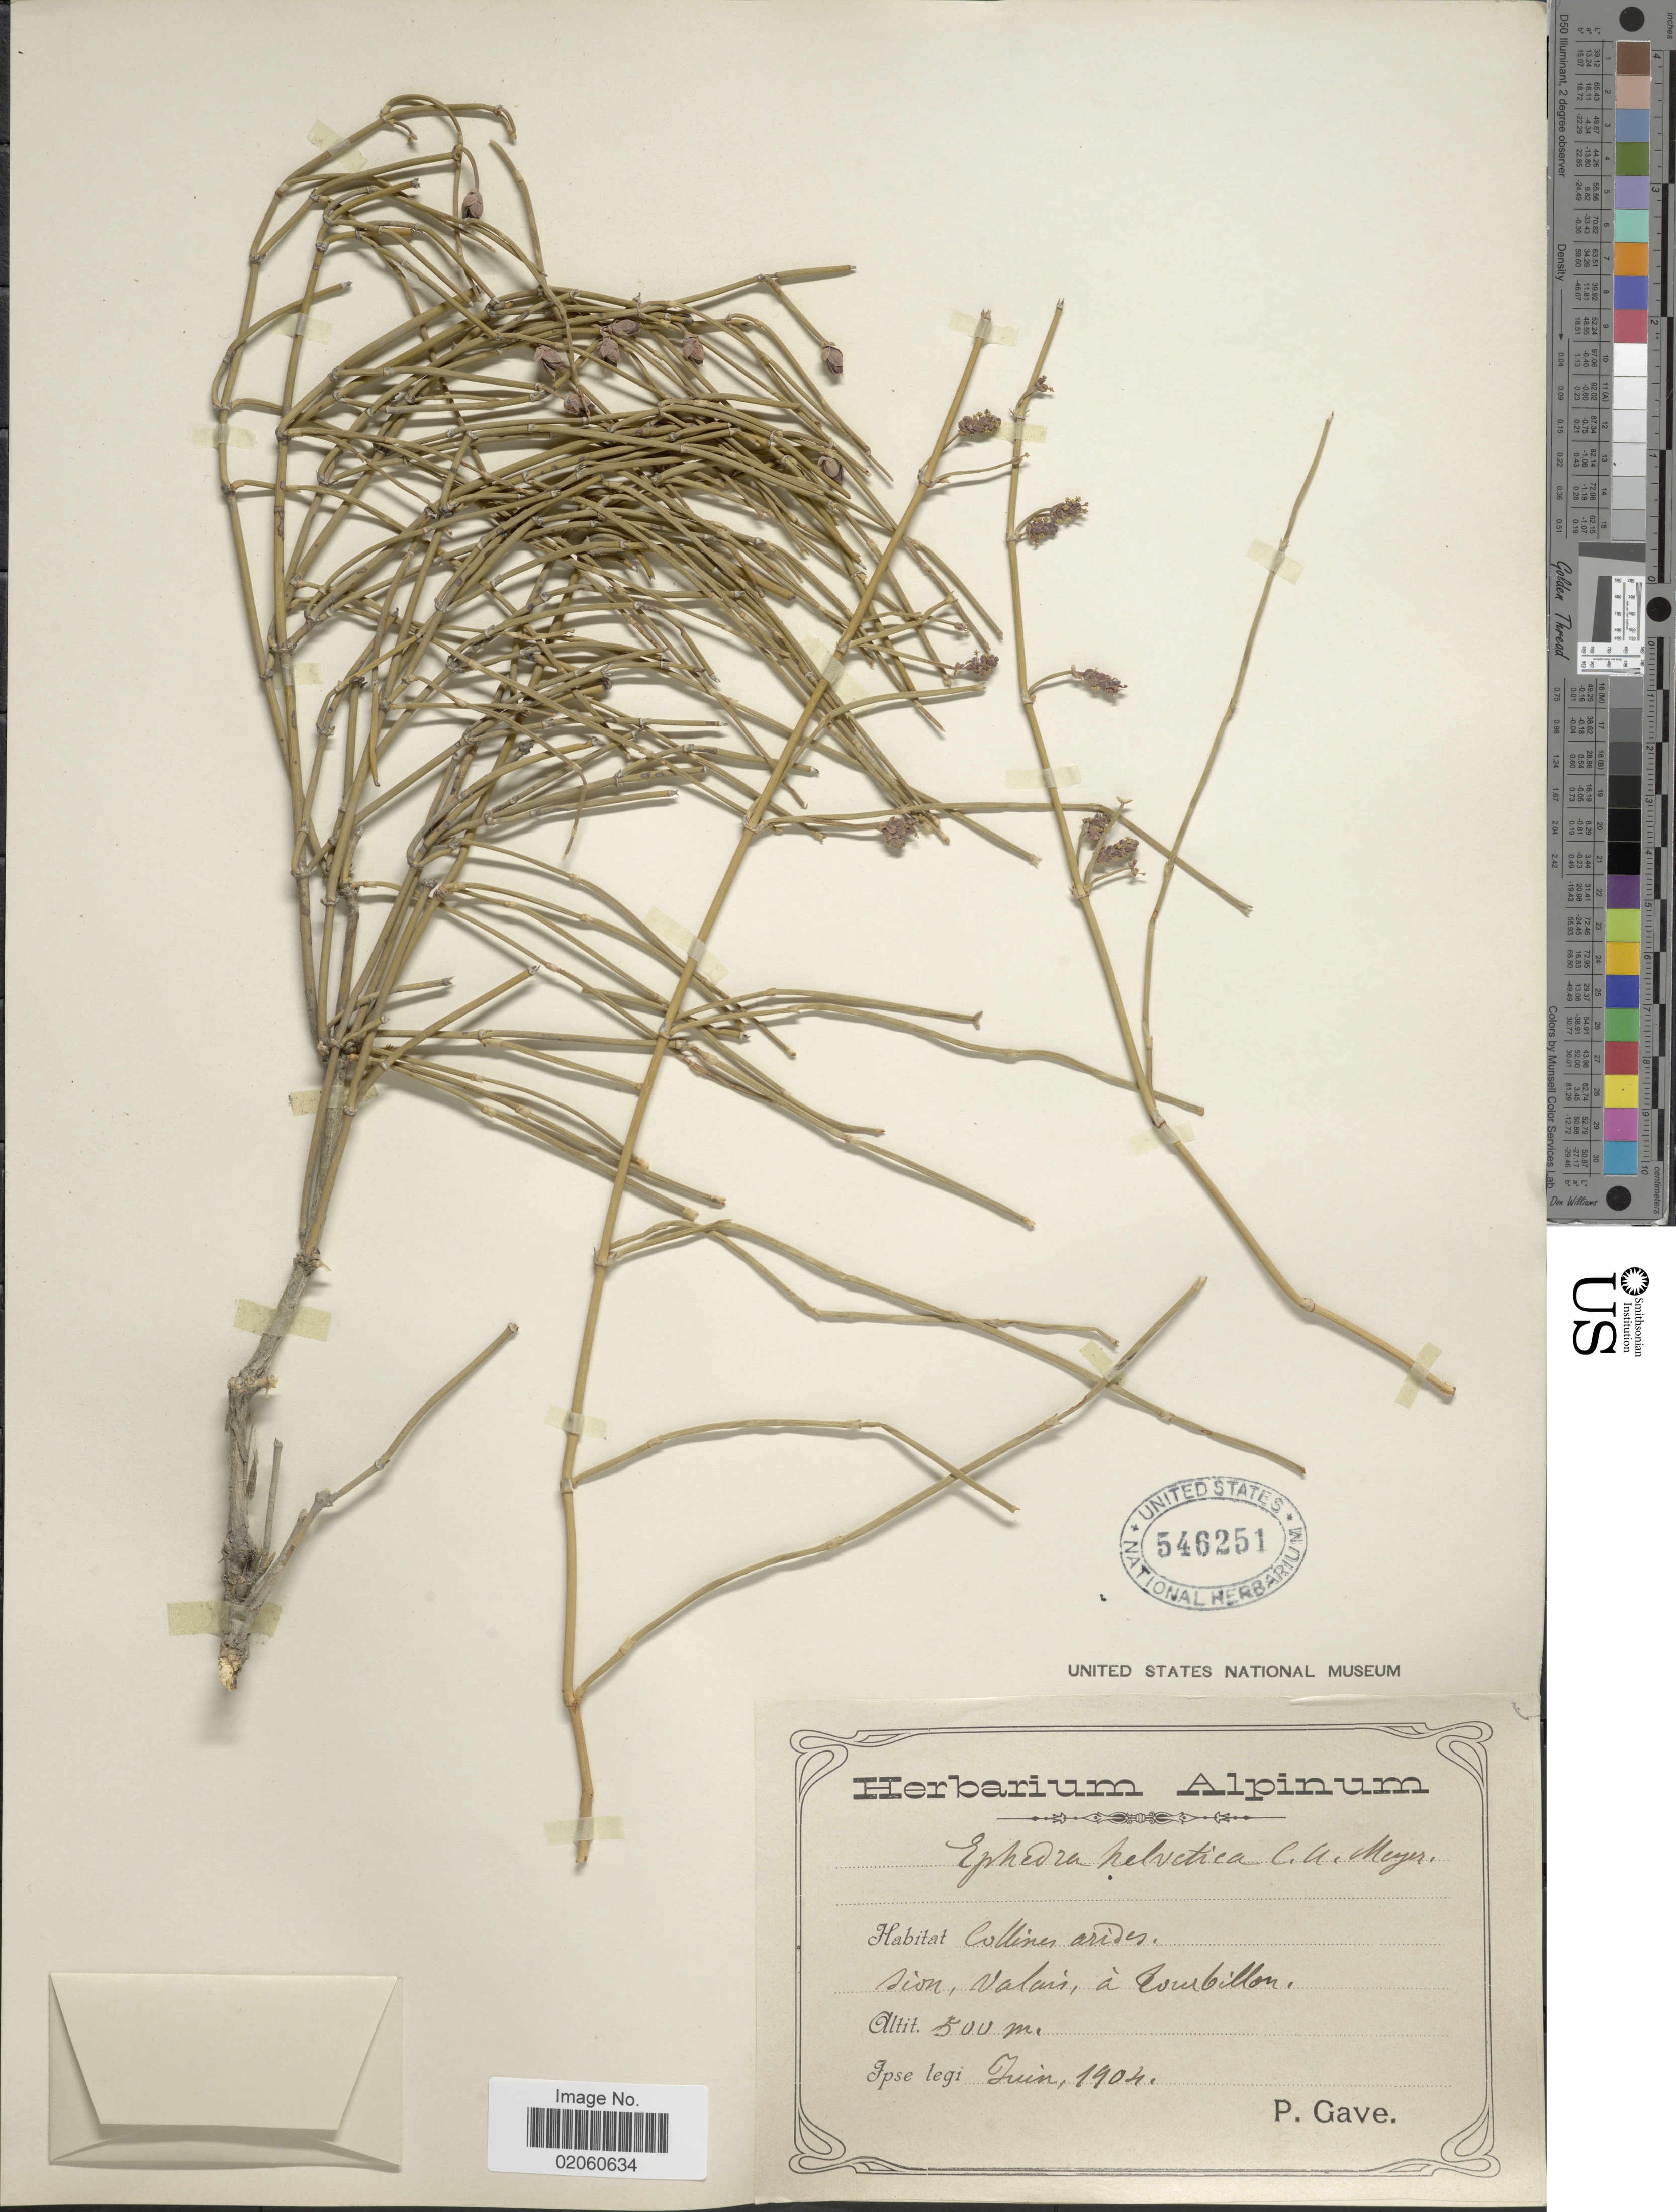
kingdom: Plantae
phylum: Tracheophyta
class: Gnetopsida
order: Ephedrales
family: Ephedraceae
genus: Ephedra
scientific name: Ephedra helvetica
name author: C.A. Mey.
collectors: P. Gave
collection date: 1904-06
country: Switzerland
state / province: Valais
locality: Collines arides, Sion, Valais, a Tourbillon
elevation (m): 500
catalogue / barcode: US 546251